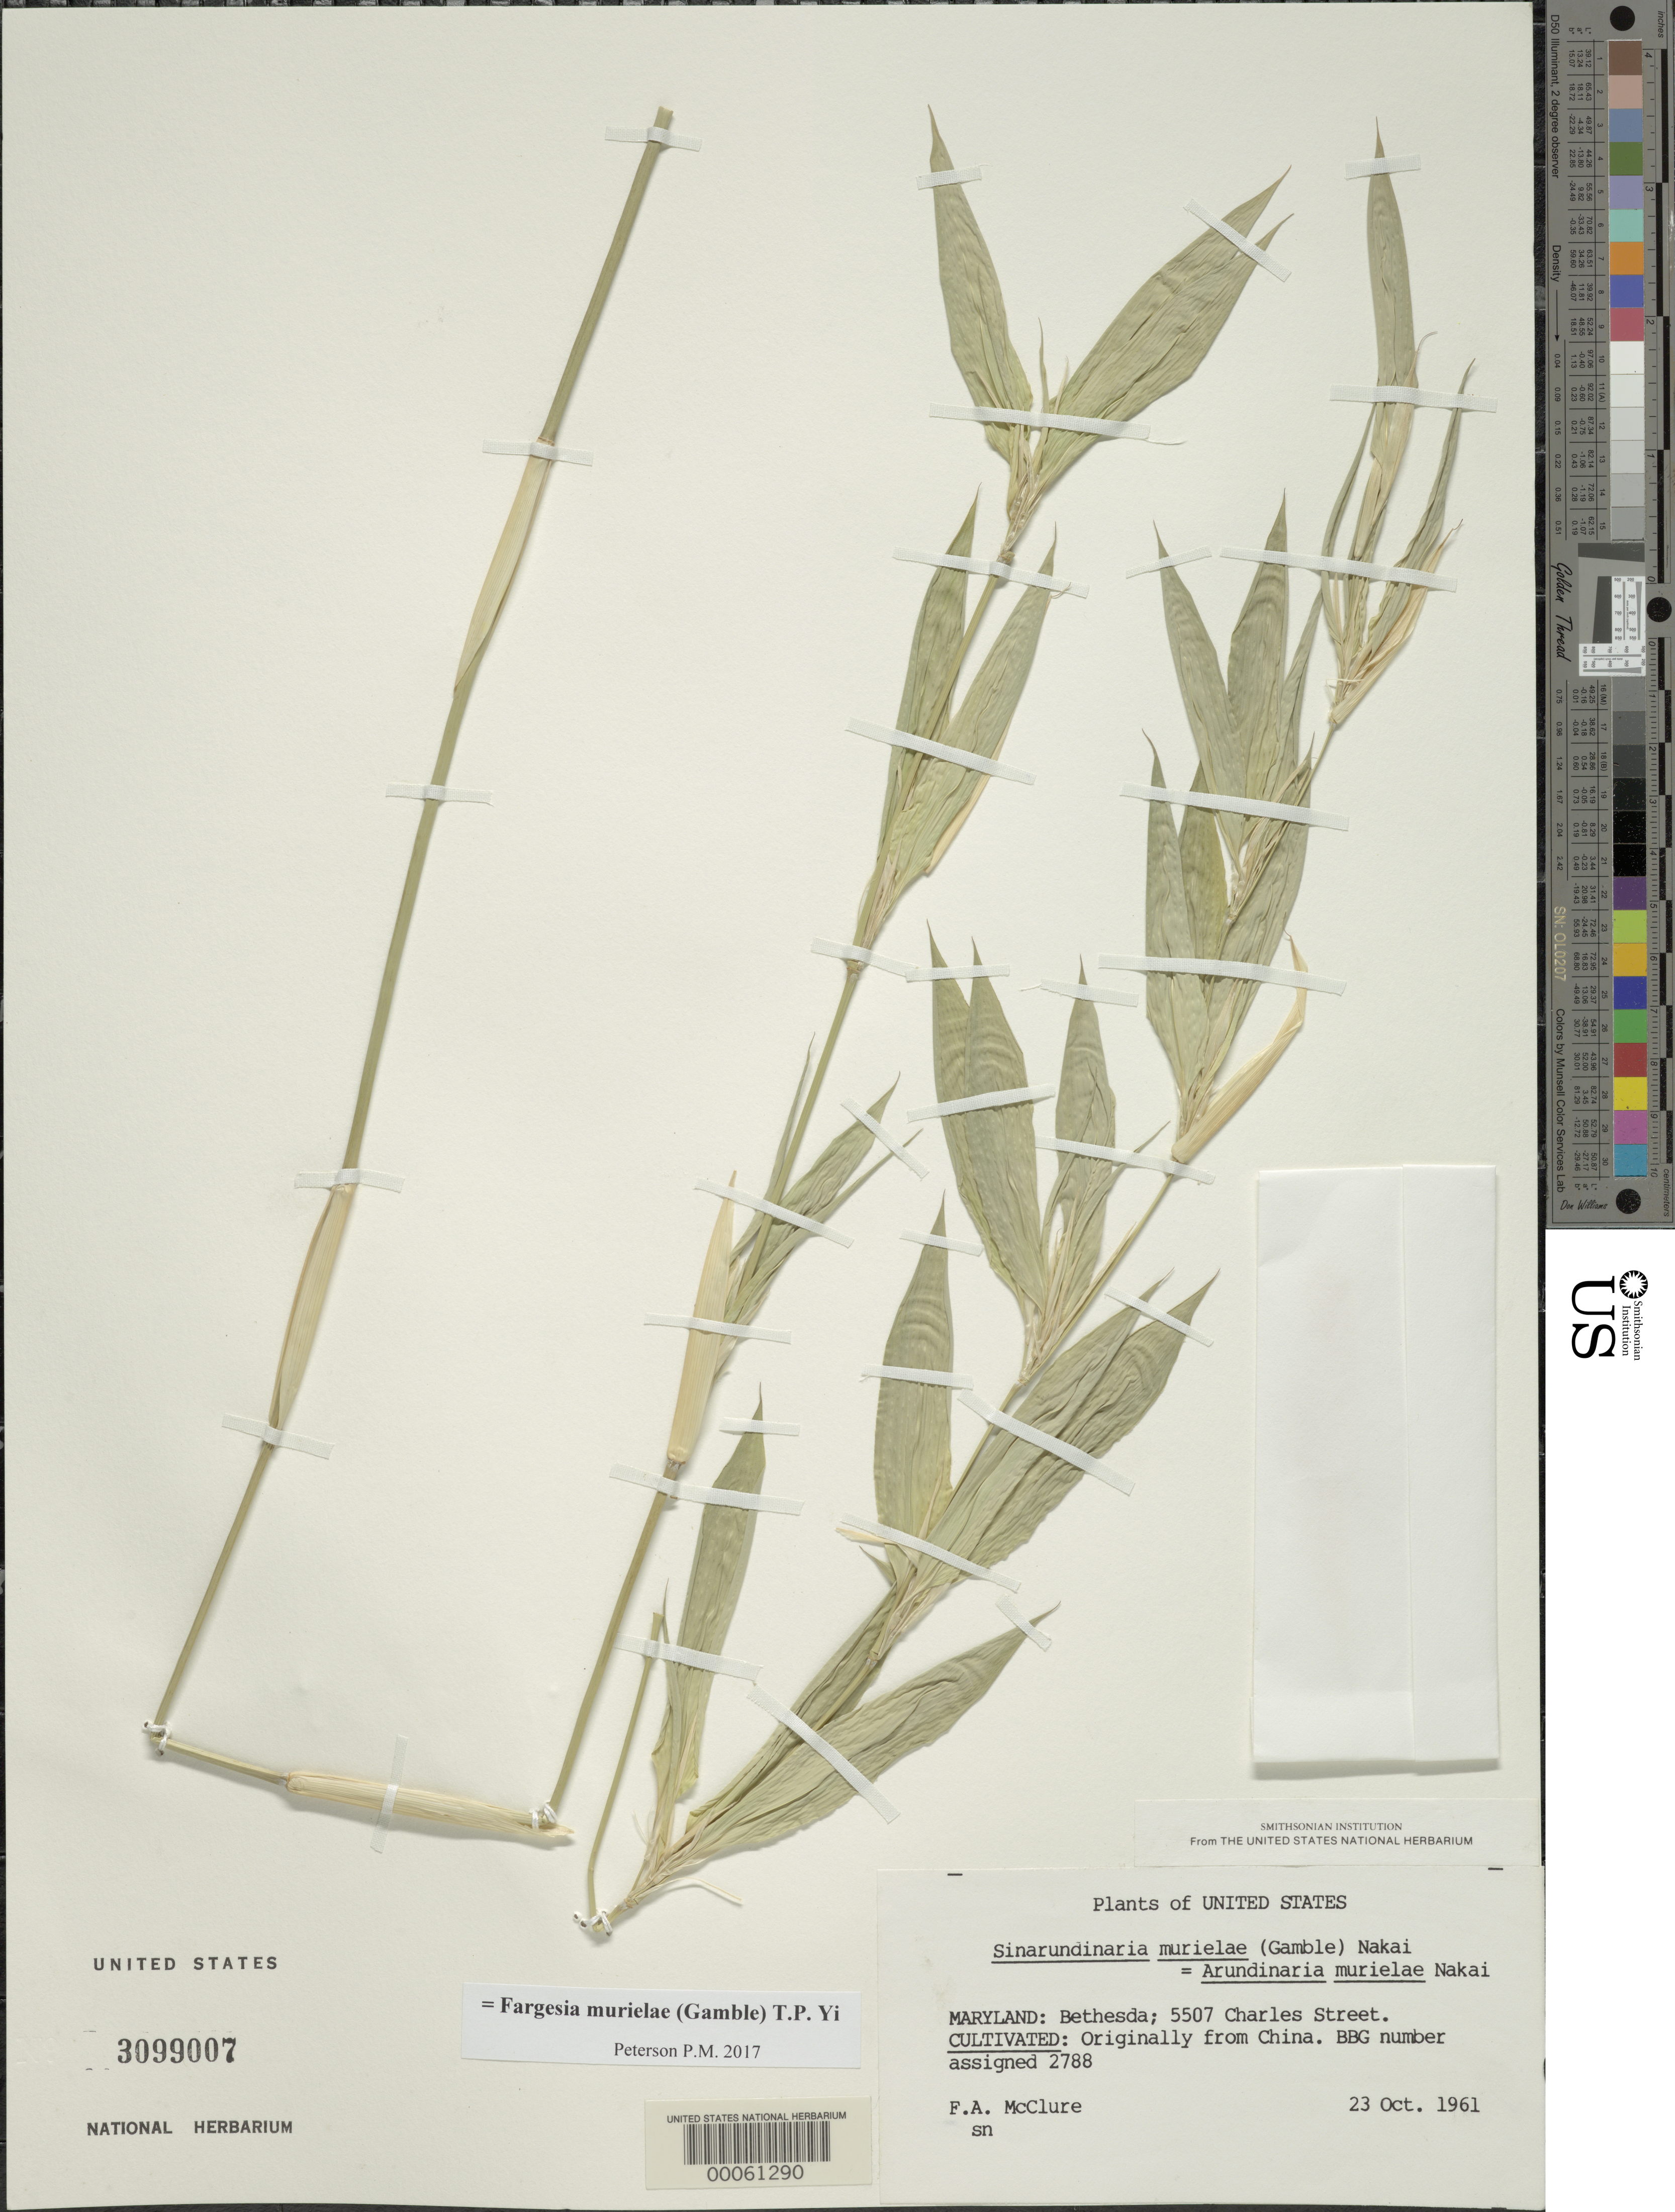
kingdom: Plantae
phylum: Tracheophyta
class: Liliopsida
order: Poales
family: Poaceae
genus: Fargesia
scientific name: Fargesia murielae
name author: (Gamble) T.P. Yi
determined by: Poaceae Reorganization Project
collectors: F. A. McClure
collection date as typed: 23 Oct 1961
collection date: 1961-10-23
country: United States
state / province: Maryland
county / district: Montgomery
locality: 5507 Charles Street, Bethesda (McClure's garden)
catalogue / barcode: US 3099007